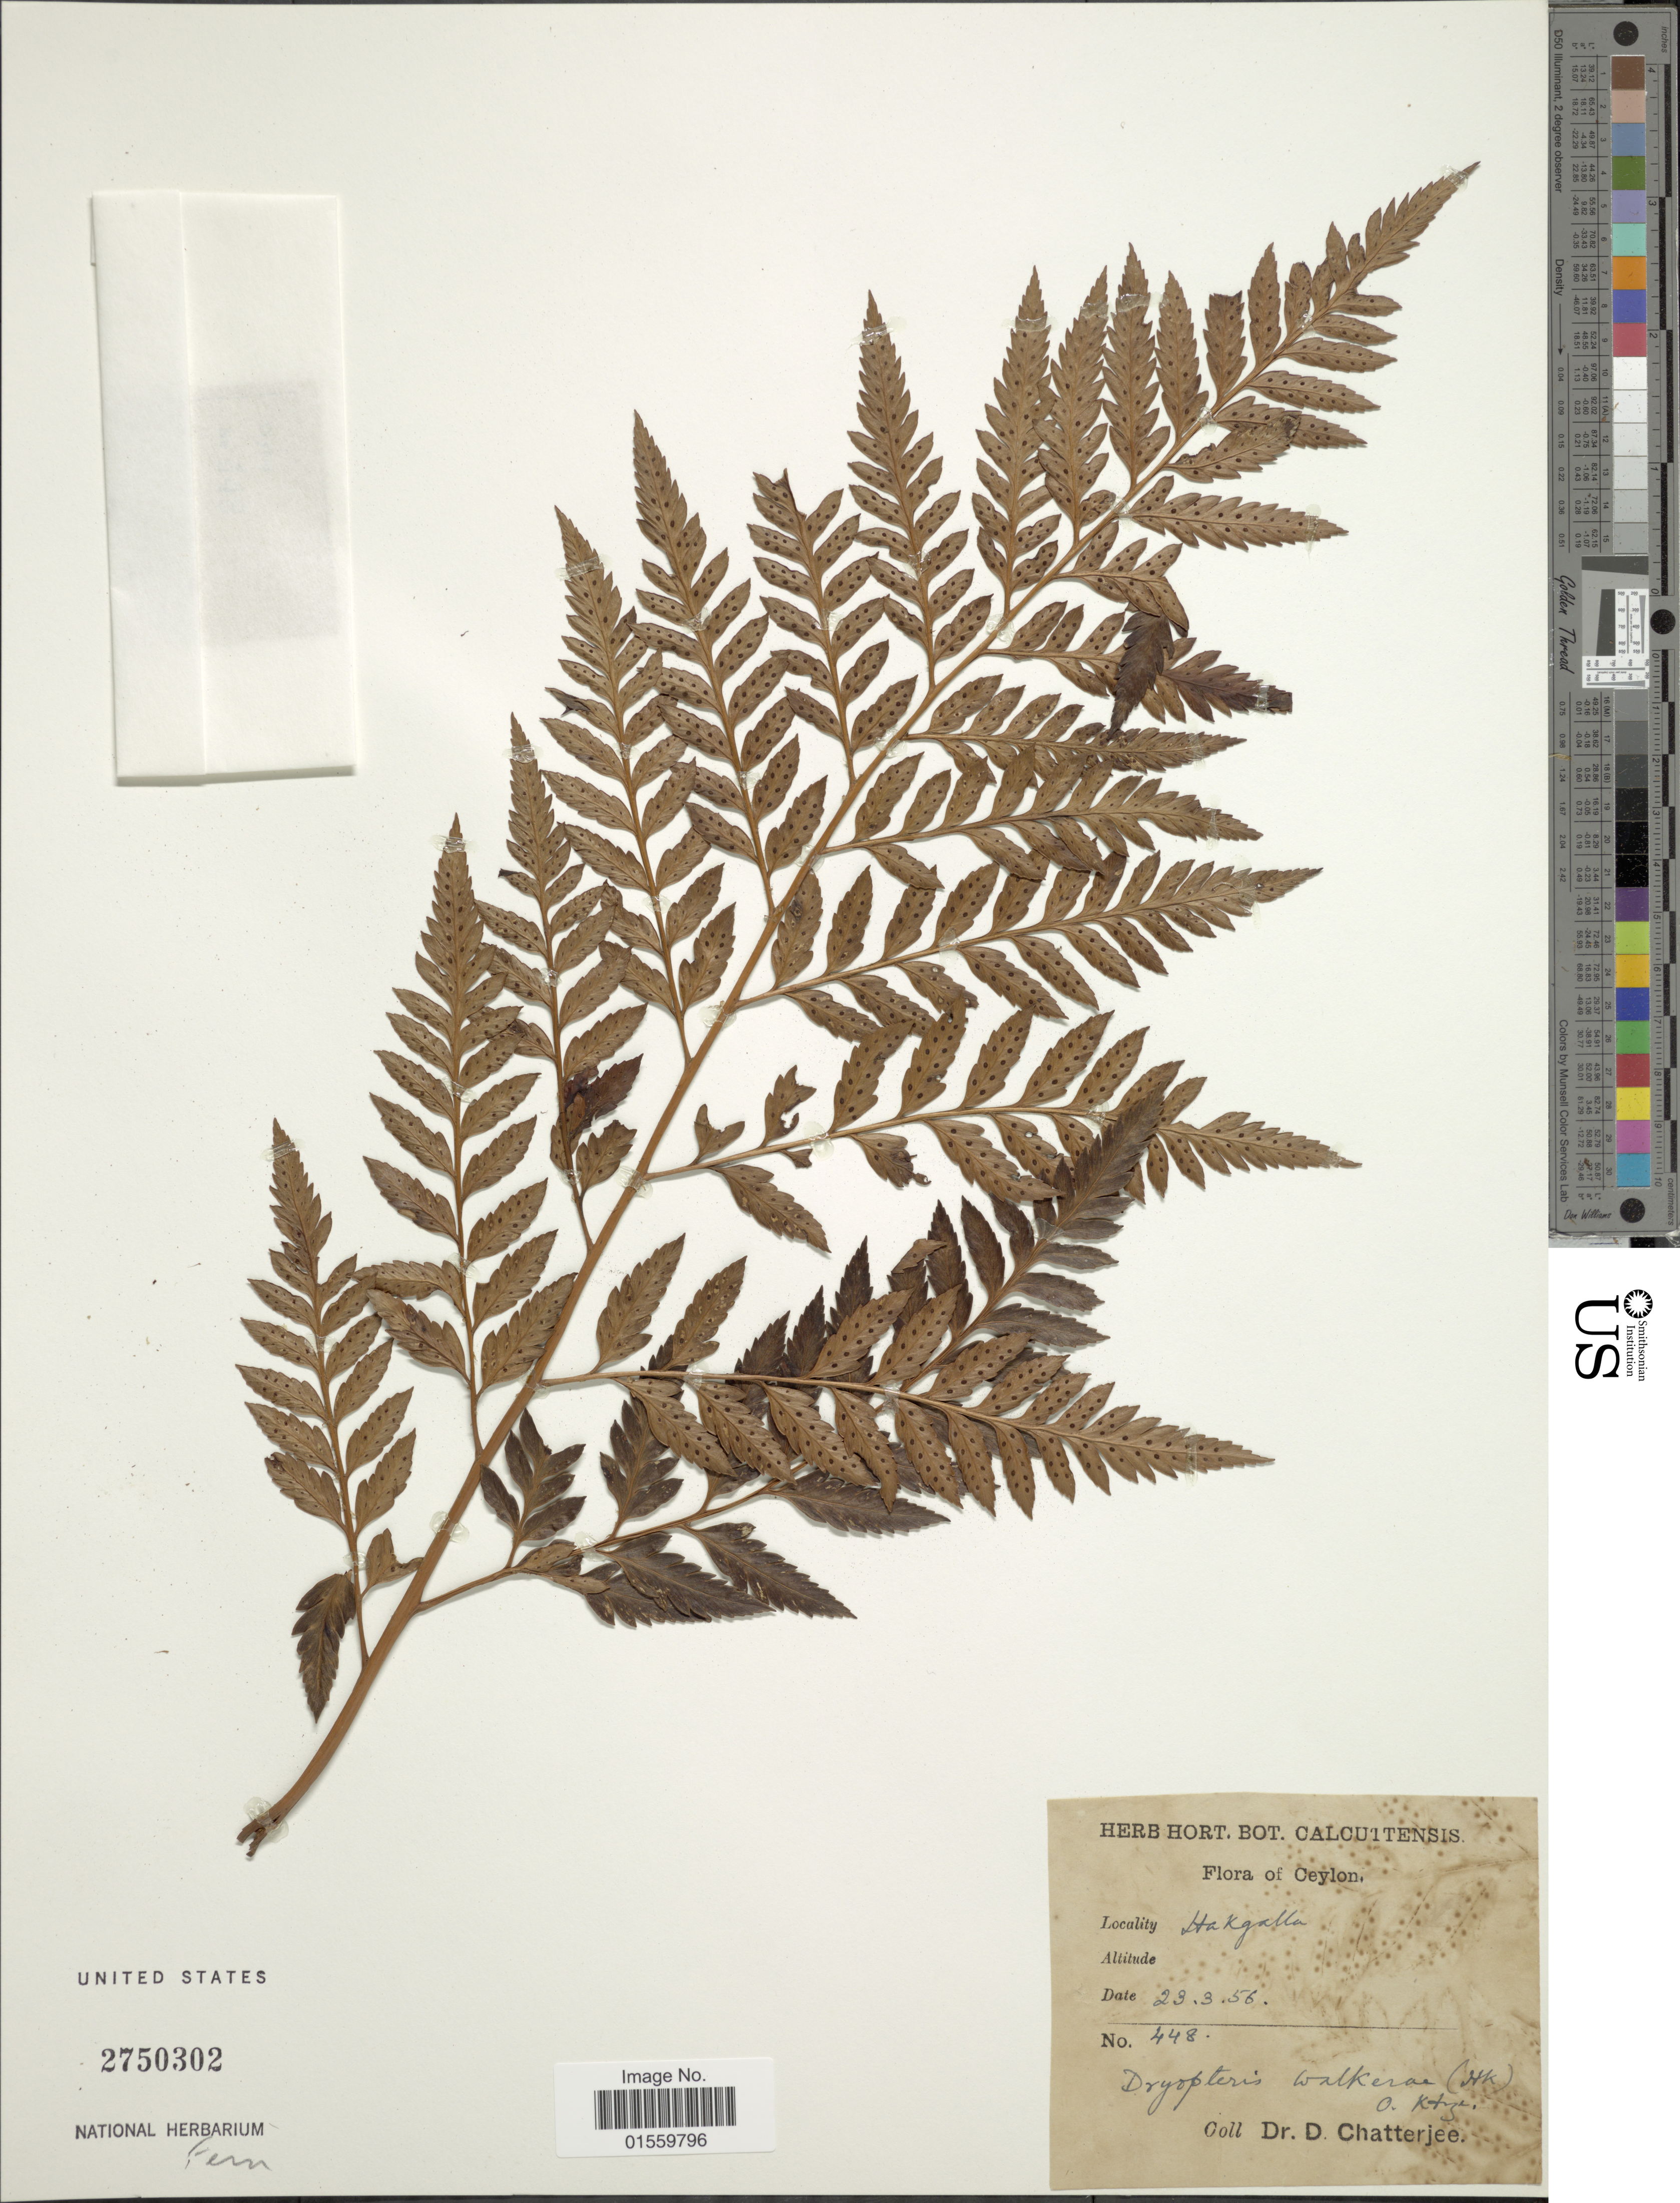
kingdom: Plantae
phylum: Tracheophyta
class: Polypodiopsida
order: Polypodiales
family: Dryopteridaceae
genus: Polystichum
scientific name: Polystichum walkerae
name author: (Hook.) Sledge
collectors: D. Chatterjee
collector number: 448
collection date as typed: Transcribed d/m/y: 23/3/56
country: Sri Lanka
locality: Ceylon, Hakgalla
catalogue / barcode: US 2750302